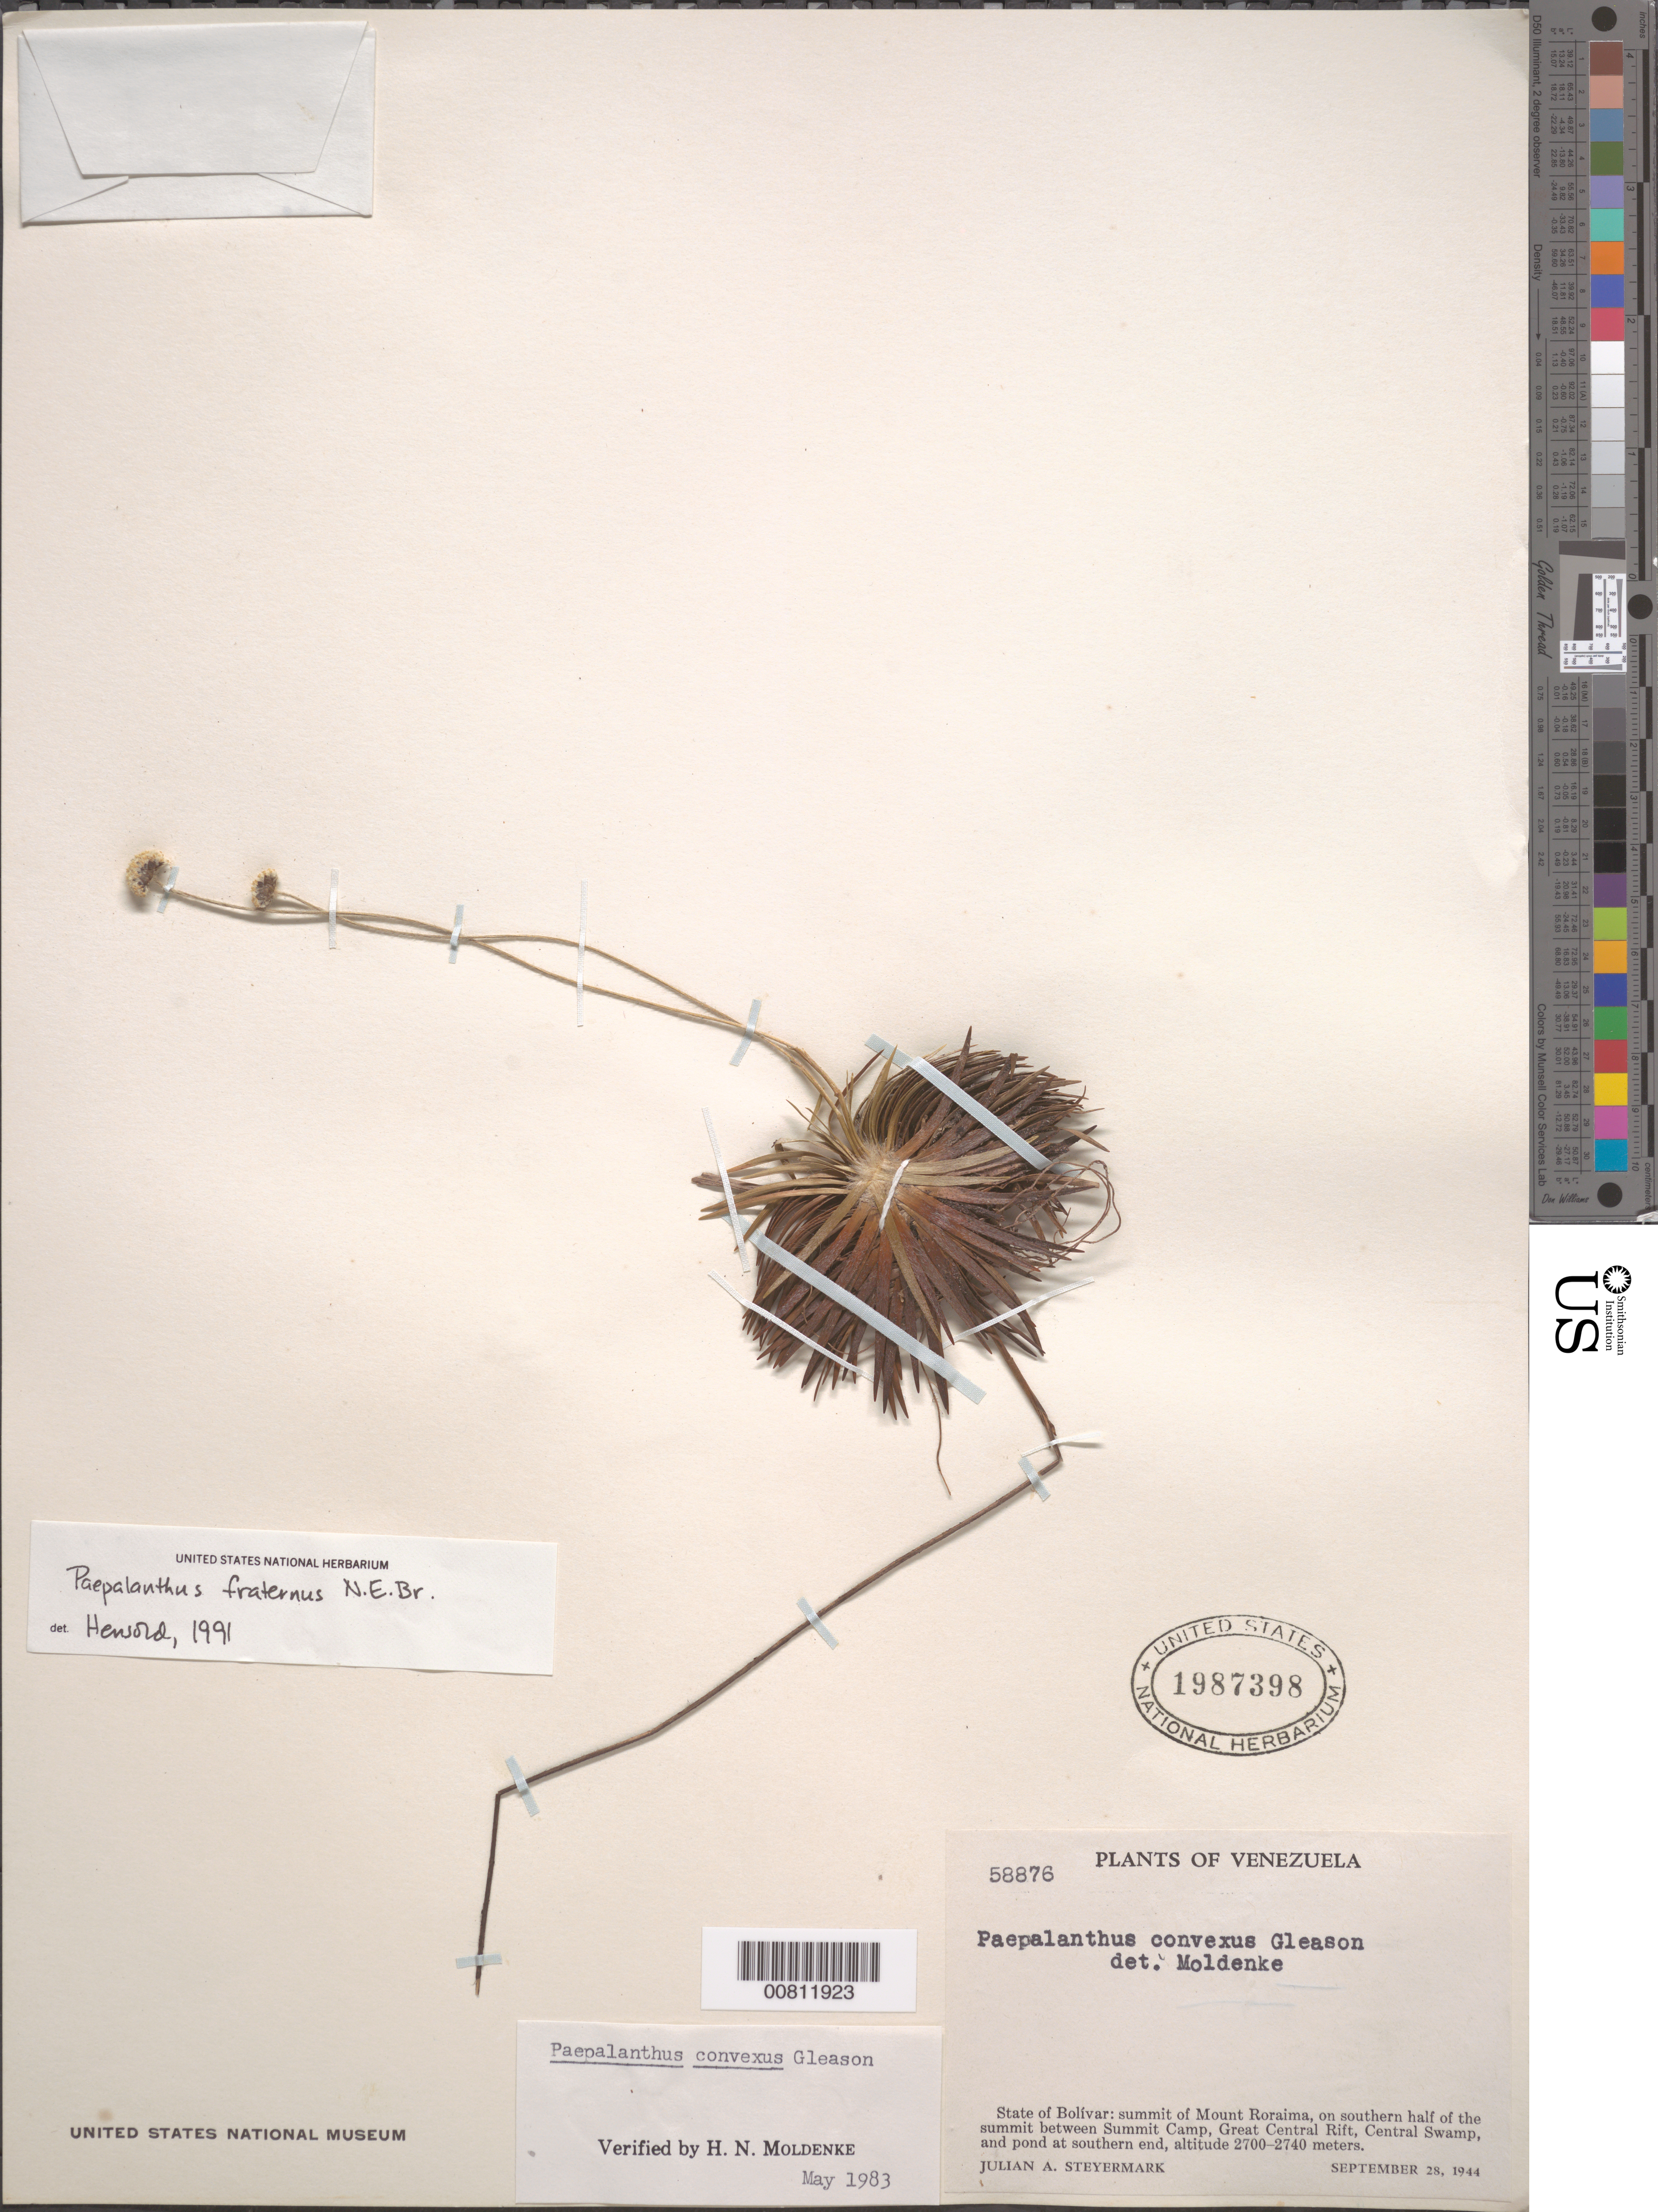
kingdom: Plantae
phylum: Tracheophyta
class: Liliopsida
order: Poales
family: Eriocaulaceae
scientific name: Monosperma gleasonii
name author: (Moldenke) Andrino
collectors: J. Steyermark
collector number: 58876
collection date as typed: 28-Sep-44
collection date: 1944-09-28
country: Venezuela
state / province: Bolívar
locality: Mt. Roraima, S half of summit, between Summit Camp, Great Central Rift, Central Swamp, and pond at S-end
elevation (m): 2700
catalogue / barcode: US 1987398